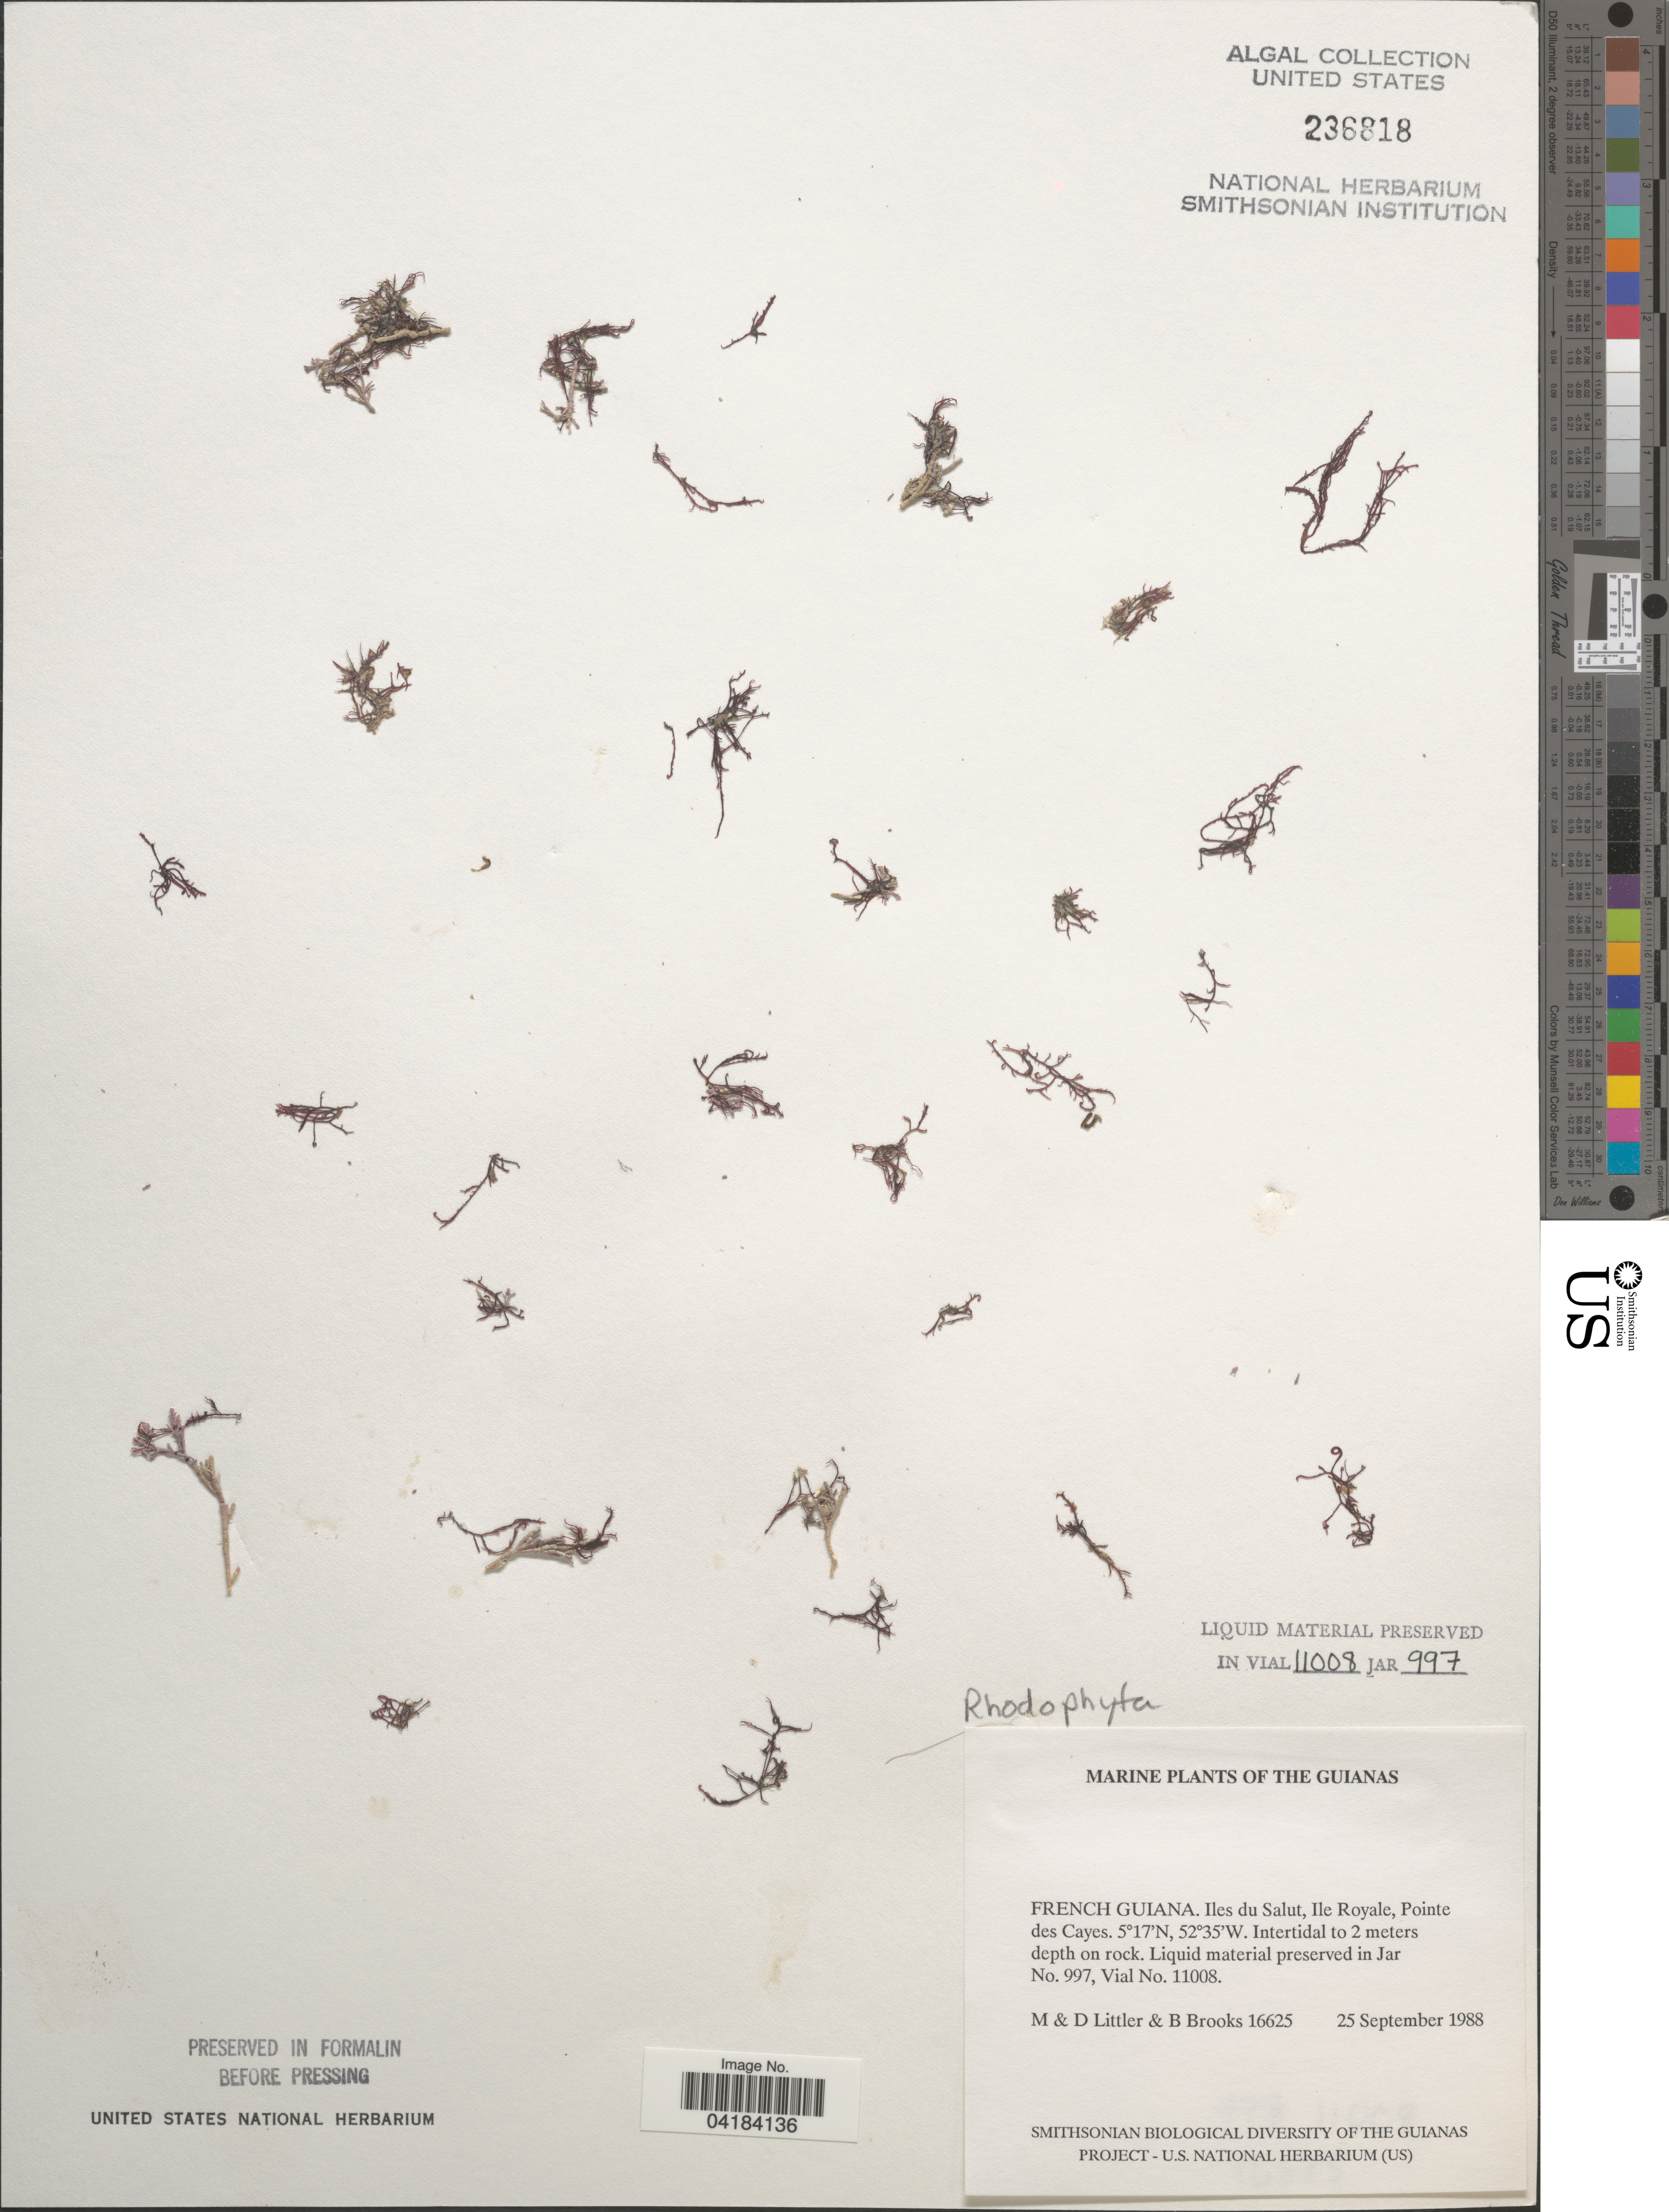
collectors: M. Littler, D. S. Littler & B. Brooks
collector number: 16625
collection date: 1988-09-25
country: French Guiana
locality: The Guianas. Iles du Salut, Ile Royale, Pointe des Cayes.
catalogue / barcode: US 236818